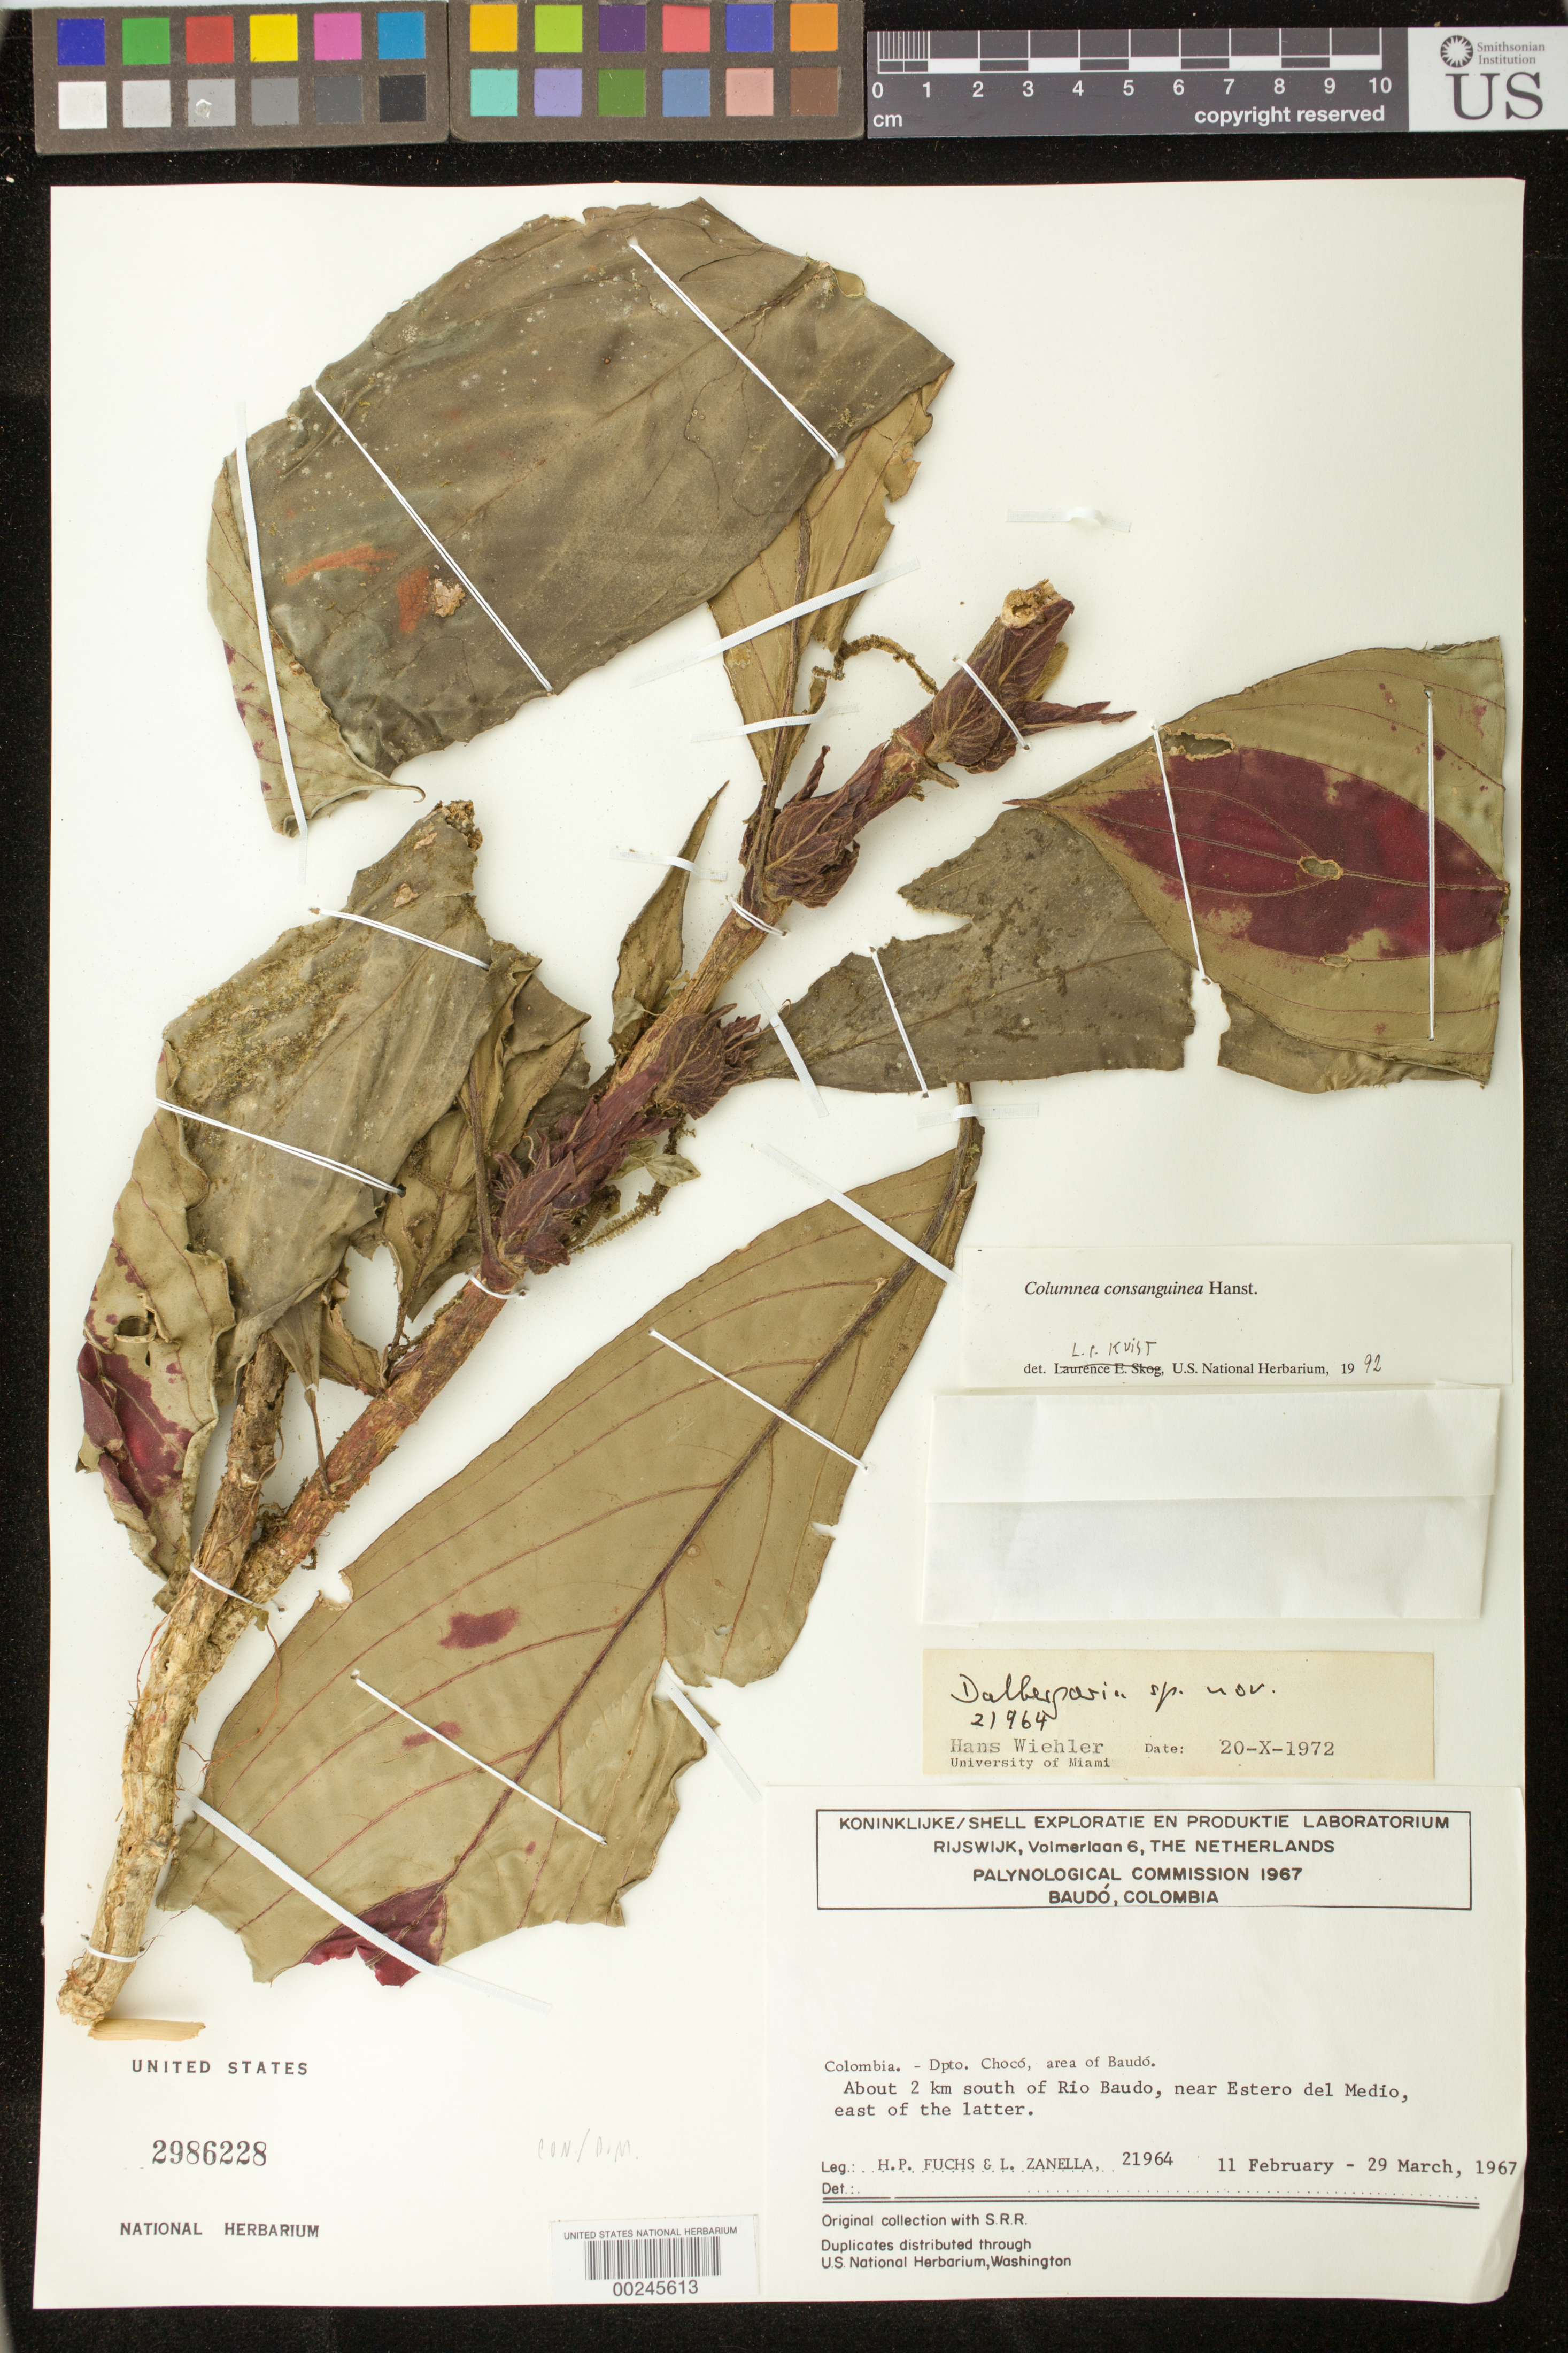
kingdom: Plantae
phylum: Tracheophyta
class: Magnoliopsida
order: Lamiales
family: Gesneriaceae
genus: Columnea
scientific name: Columnea consanguinea Hanst. var. consanguinea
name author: (Hanst.) Hanst.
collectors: H. P. Fuchs & L. Zanella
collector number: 21964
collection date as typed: Feb-Mar 1967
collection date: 1967-02/1967-03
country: Colombia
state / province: Chocó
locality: About 2 km S of Rio Baudo, near estero del Medio, E of the latter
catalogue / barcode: US 2986228